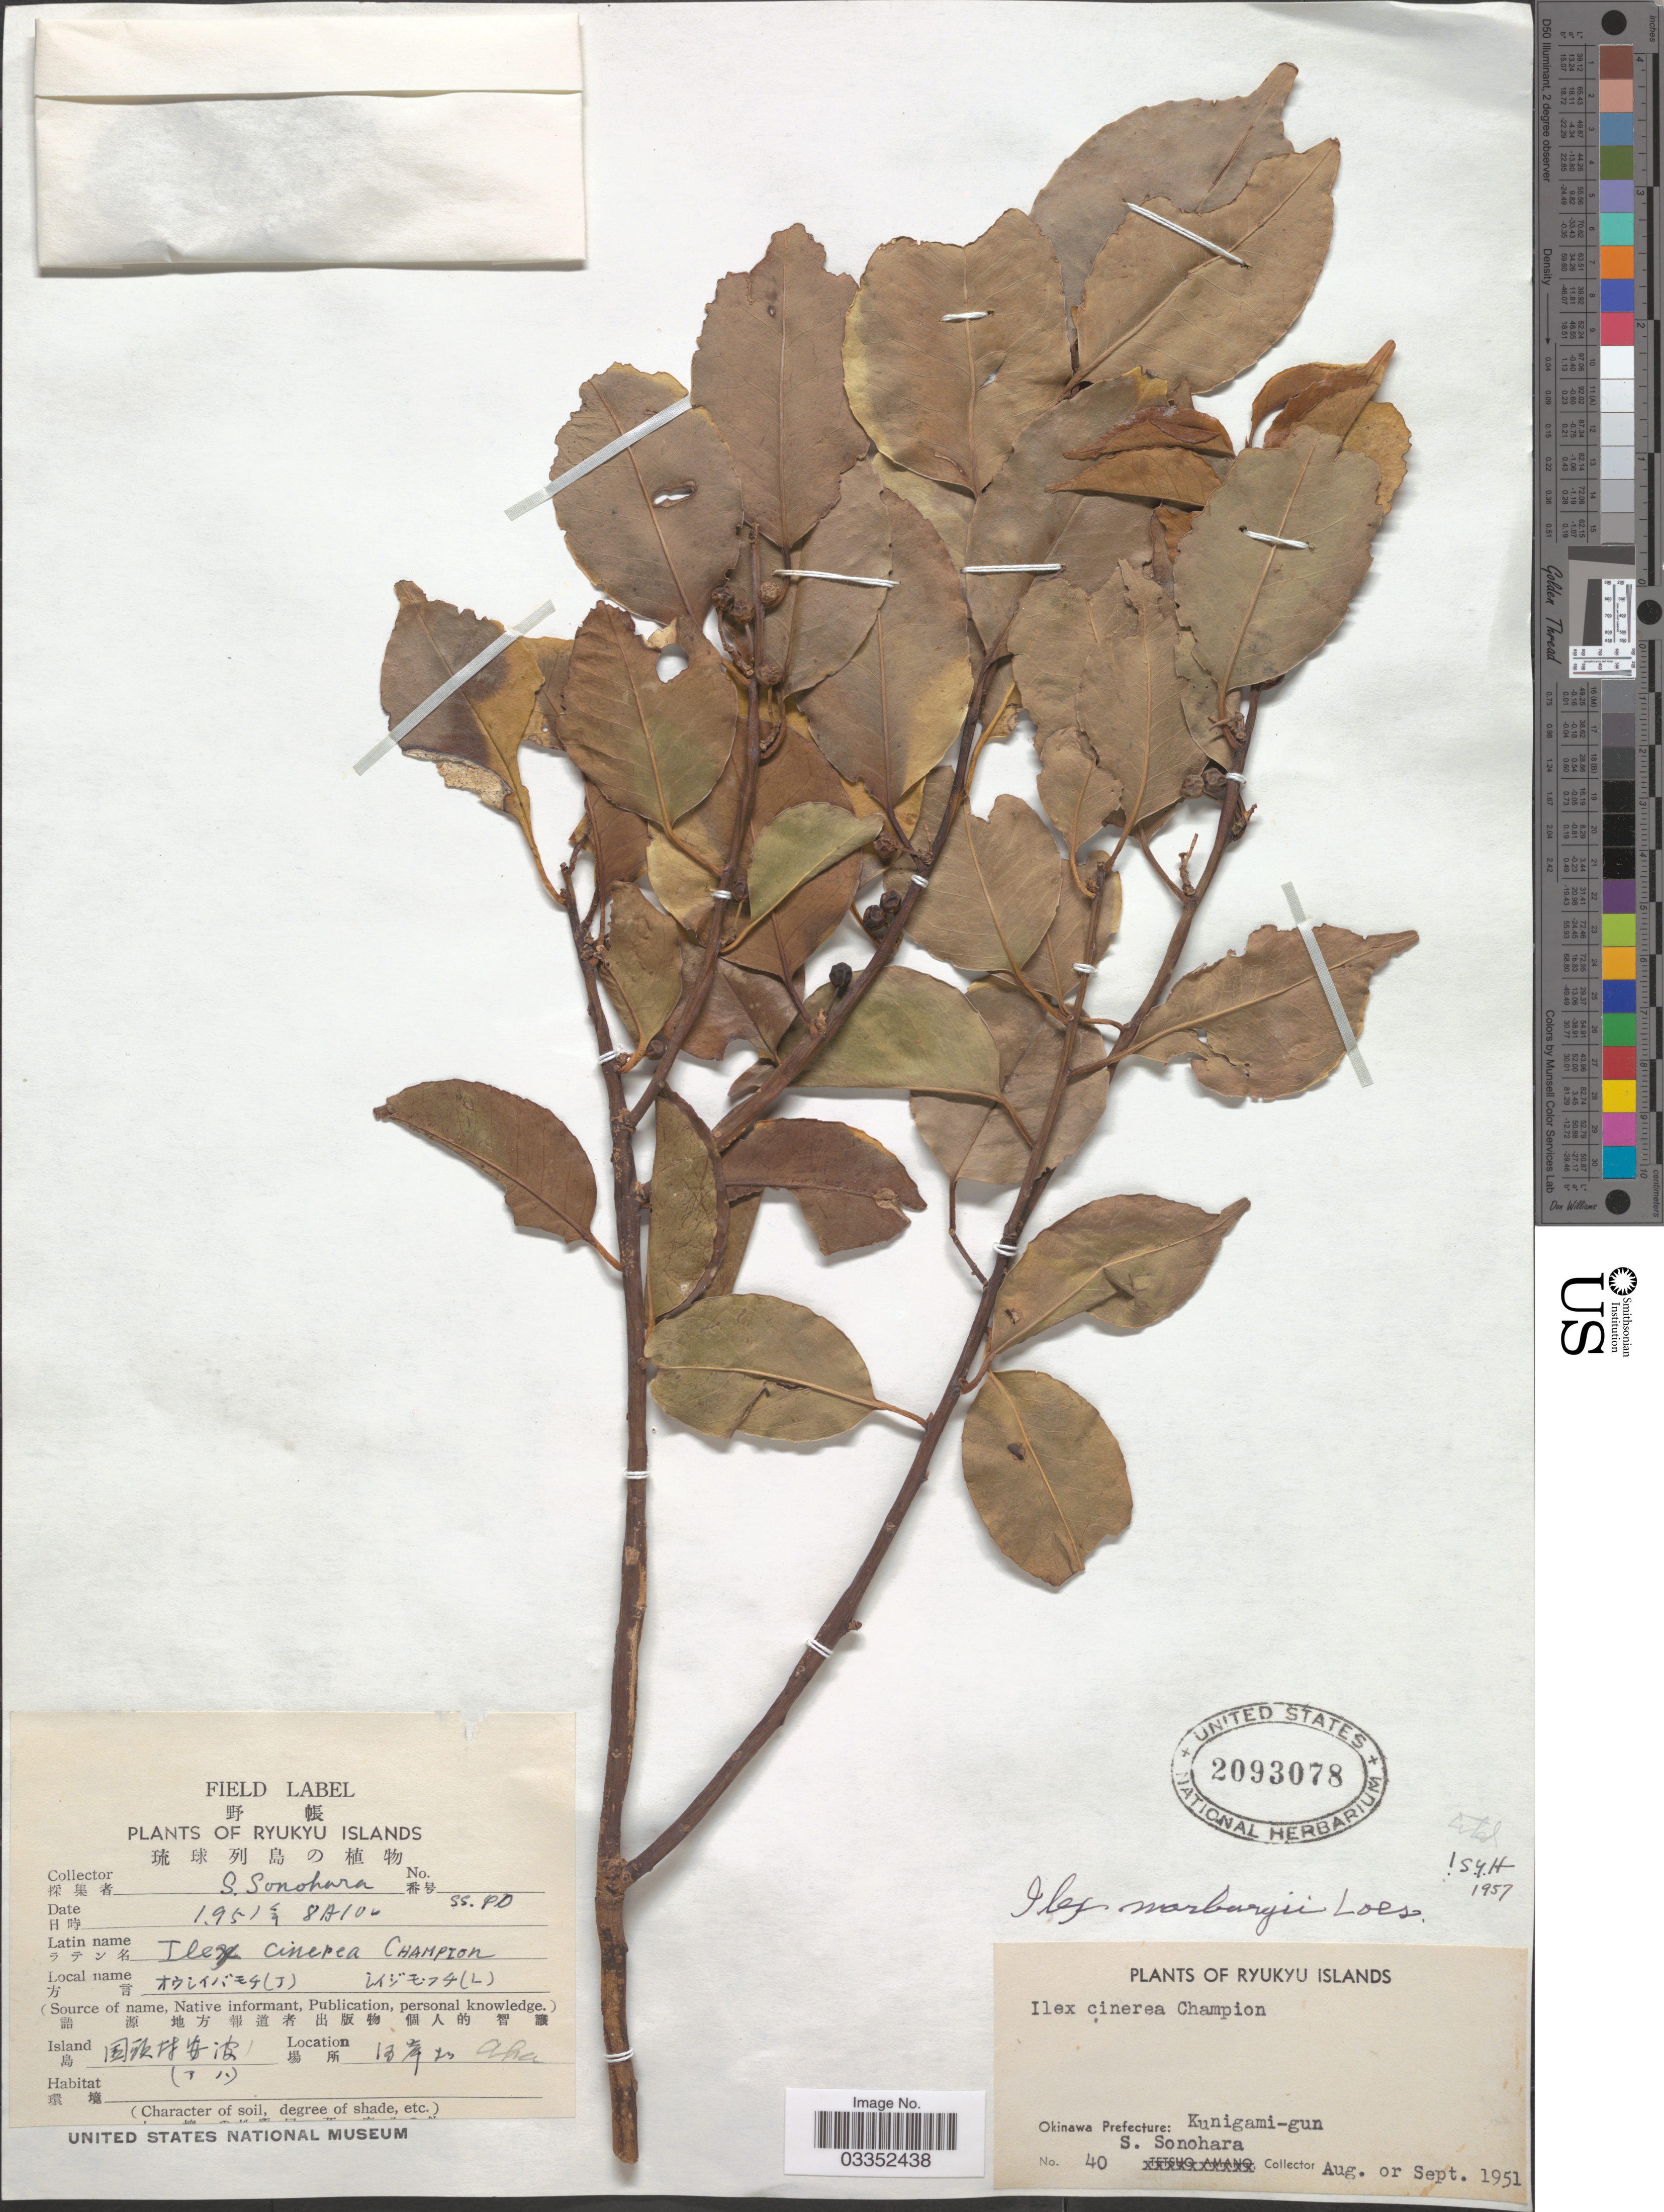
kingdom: Plantae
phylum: Tracheophyta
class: Magnoliopsida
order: Aquifoliales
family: Aquifoliaceae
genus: Ilex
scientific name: Ilex warburgii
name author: Loes.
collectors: S. Sonohara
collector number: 40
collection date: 1951-08/1951-09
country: Japan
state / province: Okinawa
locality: Ryukyu Islands, Okinawa Prefecture: Kunigami-gun.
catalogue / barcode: US 2093078